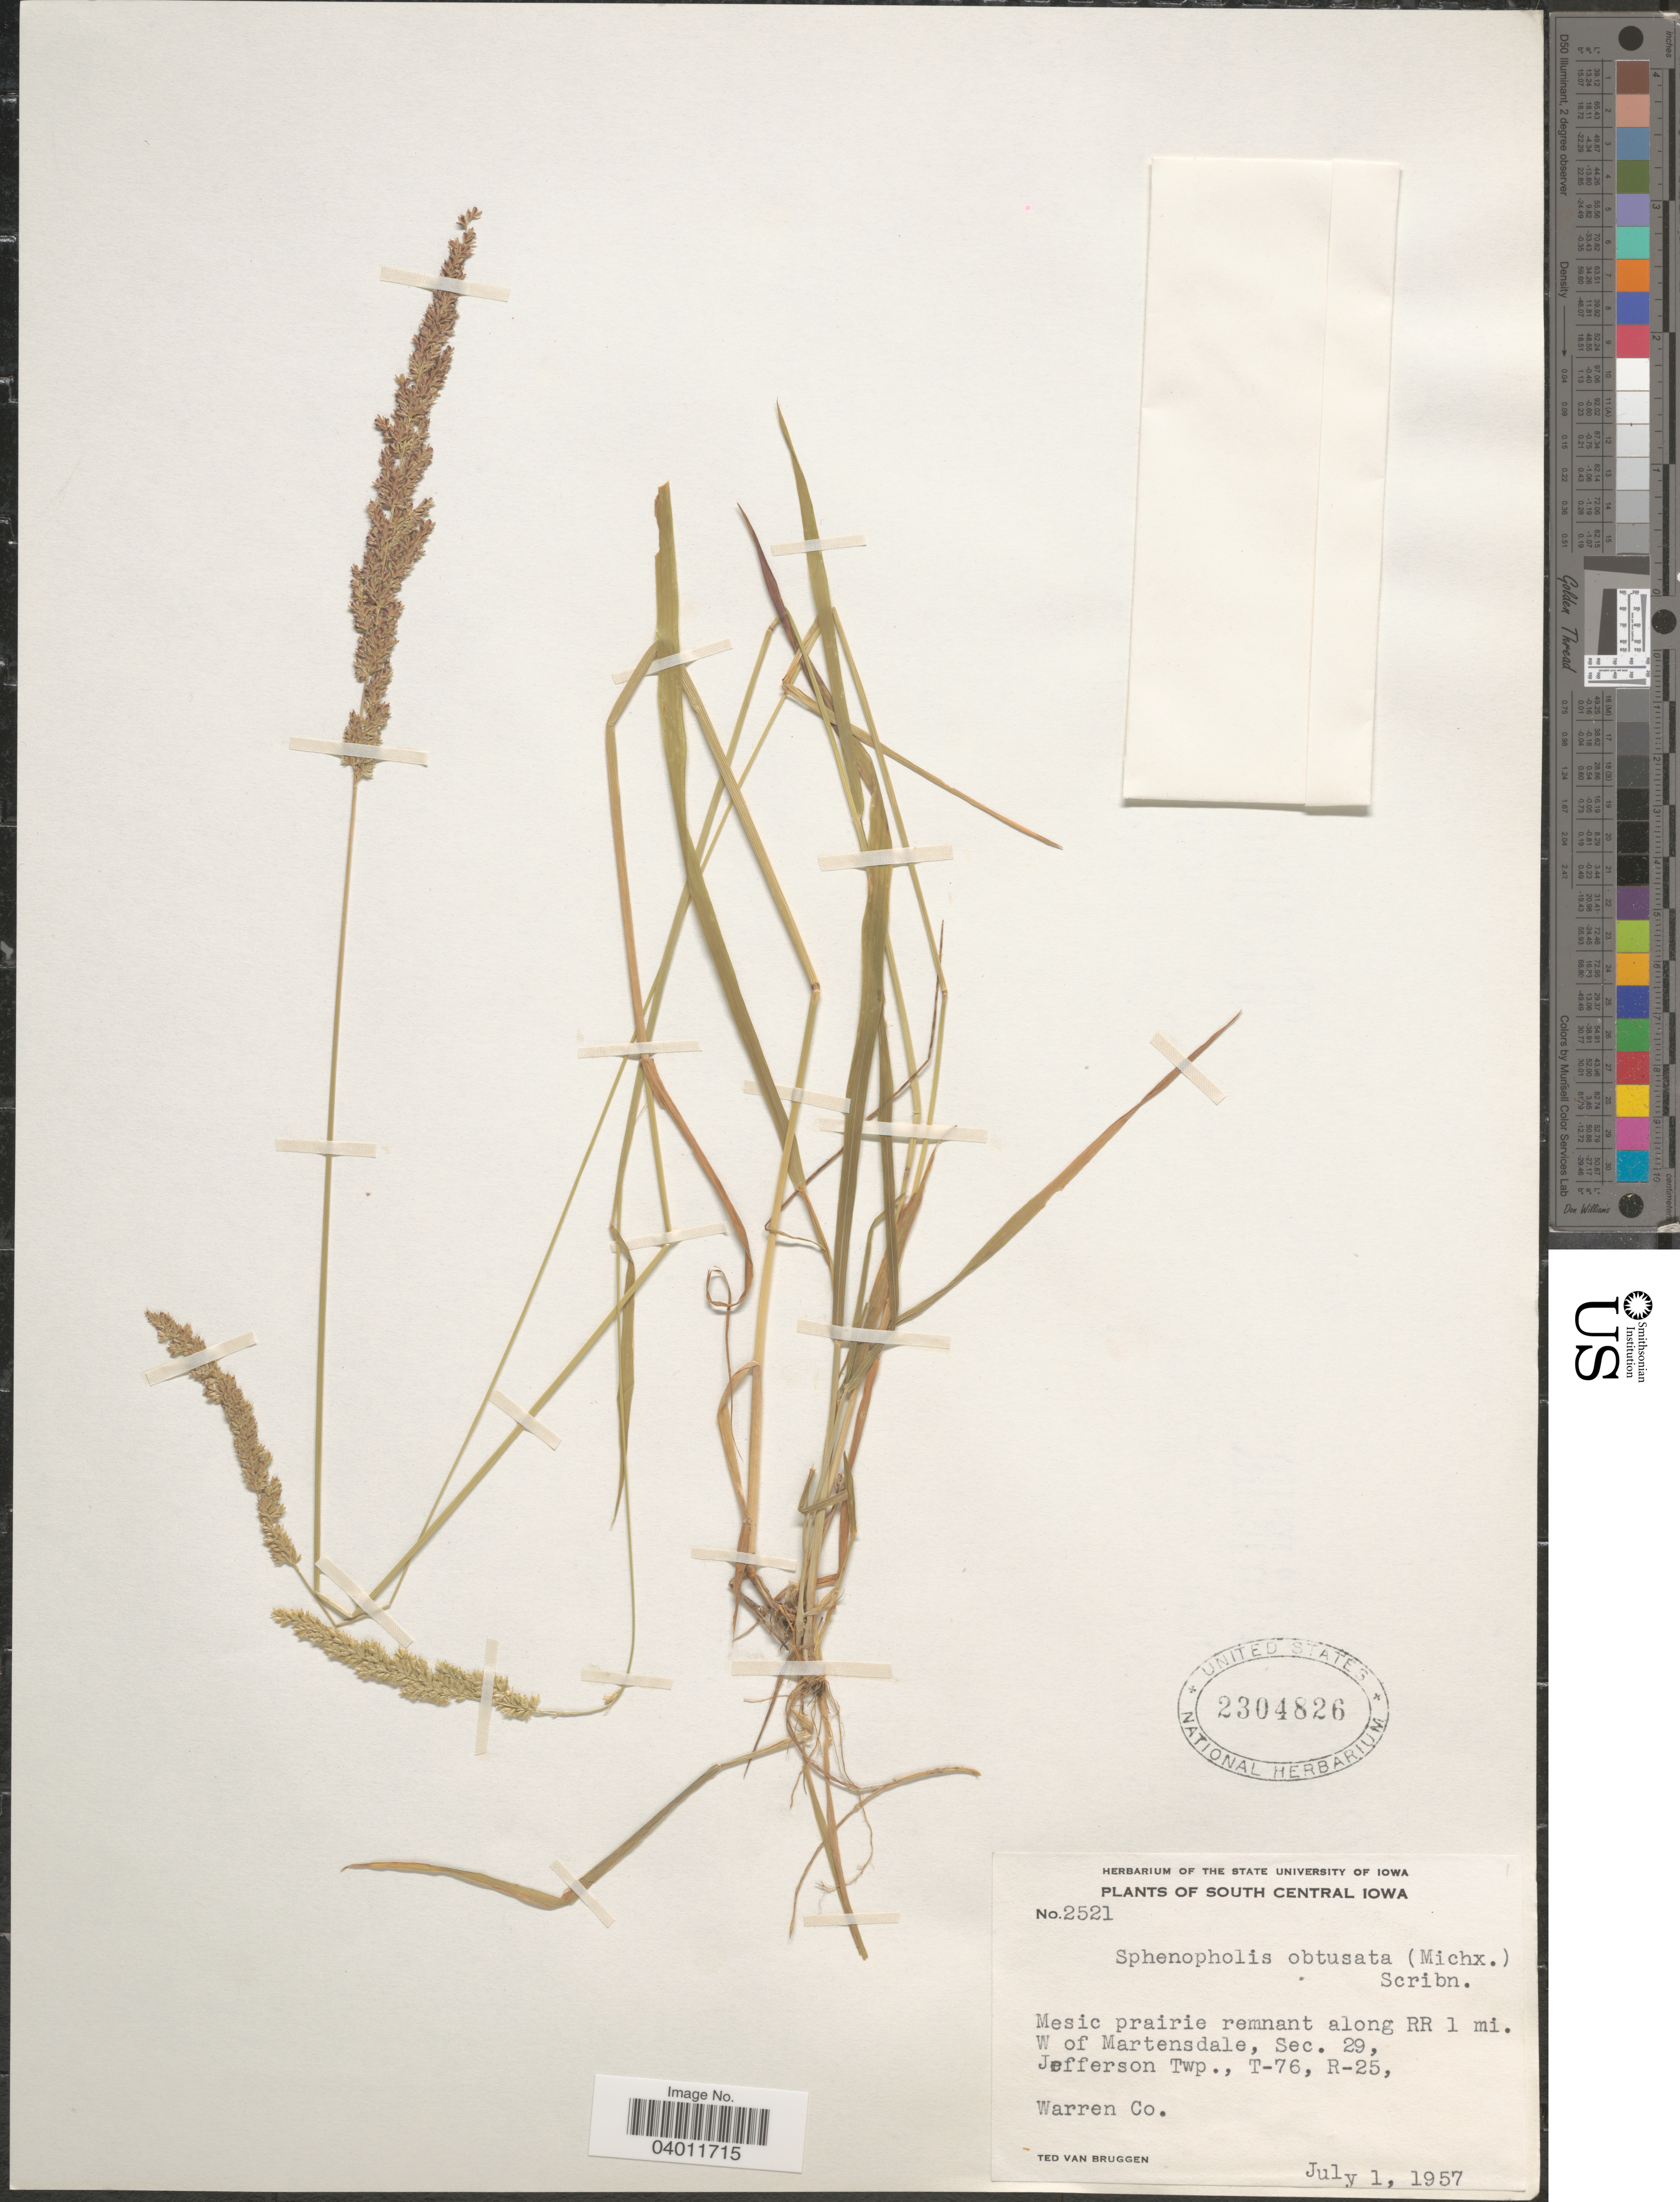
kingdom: Plantae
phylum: Tracheophyta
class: Liliopsida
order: Poales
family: Poaceae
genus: Sphenopholis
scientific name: Sphenopholis obtusata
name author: (Michx.) Scribn.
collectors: T. van Bruggen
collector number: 2521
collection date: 1957-07-01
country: United States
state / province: Iowa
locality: South Central Iowa. Mesic prairie remnant along RR 1 mi. W of Martensdale, Sec. 29, Jefferson Twp., T-76, R-25, Warren Co.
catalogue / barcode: US 2304826